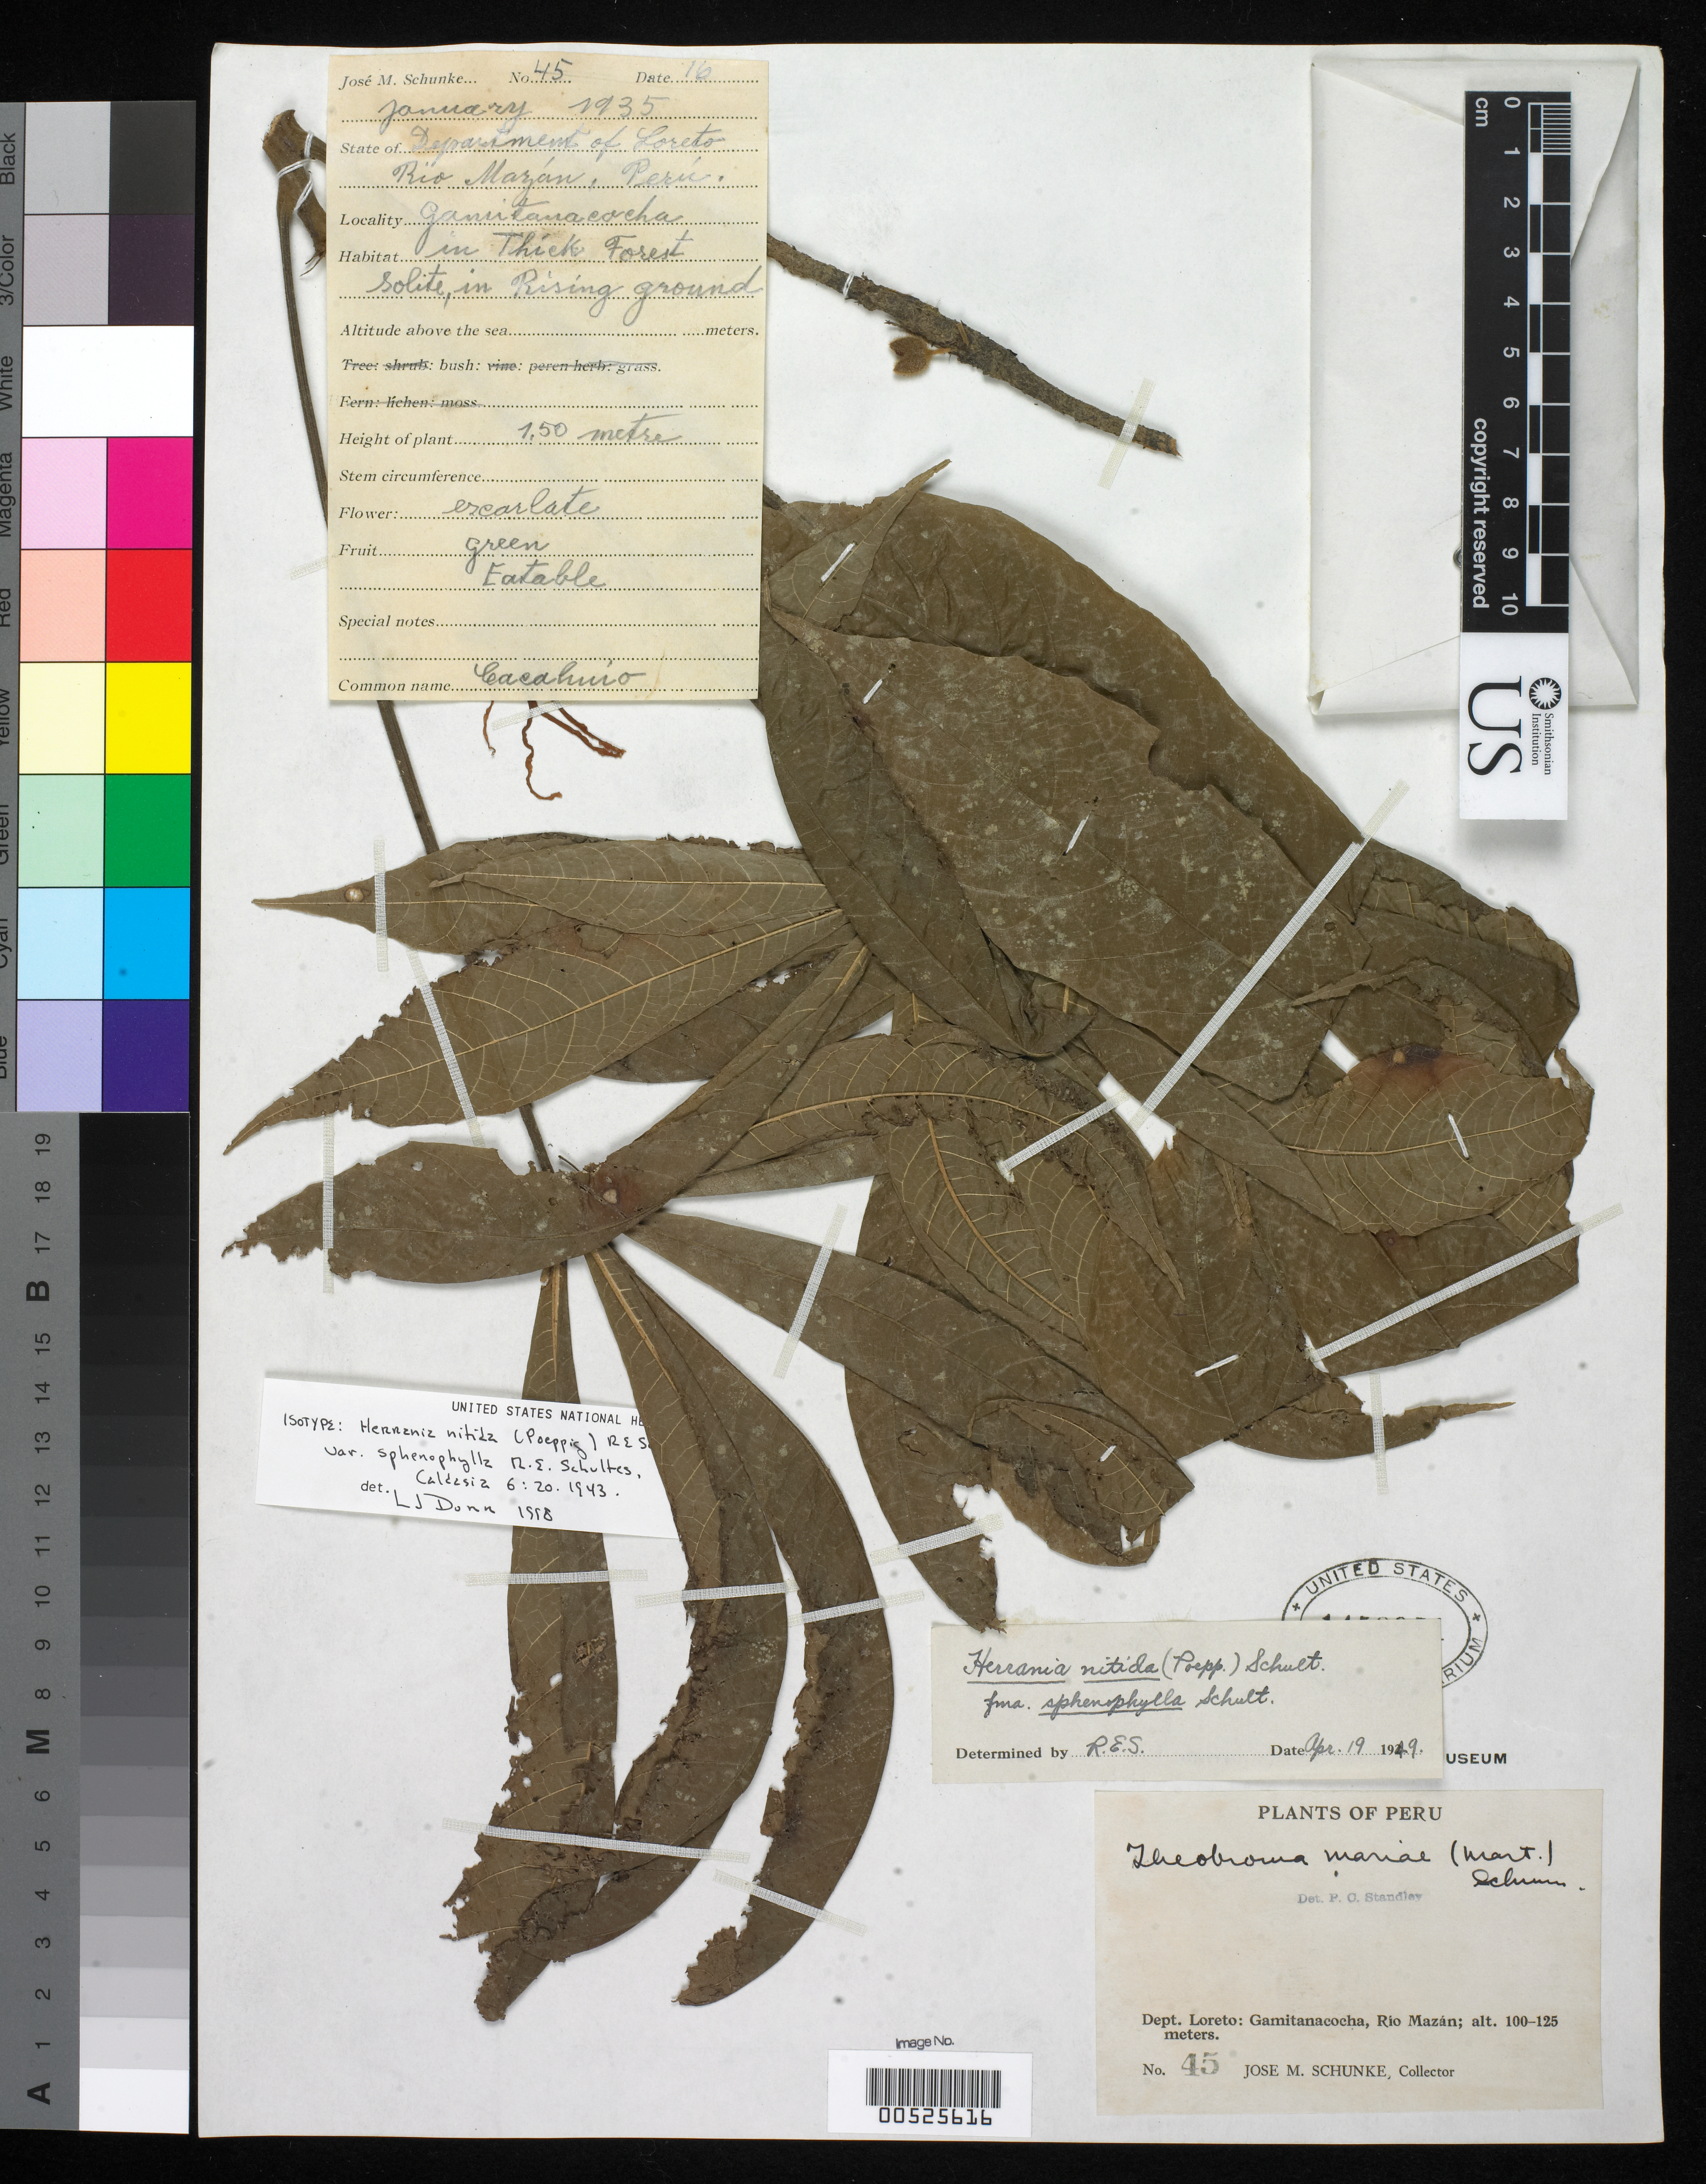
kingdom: Plantae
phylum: Tracheophyta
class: Magnoliopsida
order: Malvales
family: Malvaceae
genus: Herrania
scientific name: Herrania nitida var. sphenophylla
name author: R.E. Schult.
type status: Isotype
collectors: J. M. Schunke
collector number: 45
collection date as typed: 16 Jan 1935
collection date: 1935-01-16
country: Peru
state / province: Loreto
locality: Gamitanacocha, Rio Mazan.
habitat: Thick forest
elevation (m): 100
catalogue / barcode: US 1458951